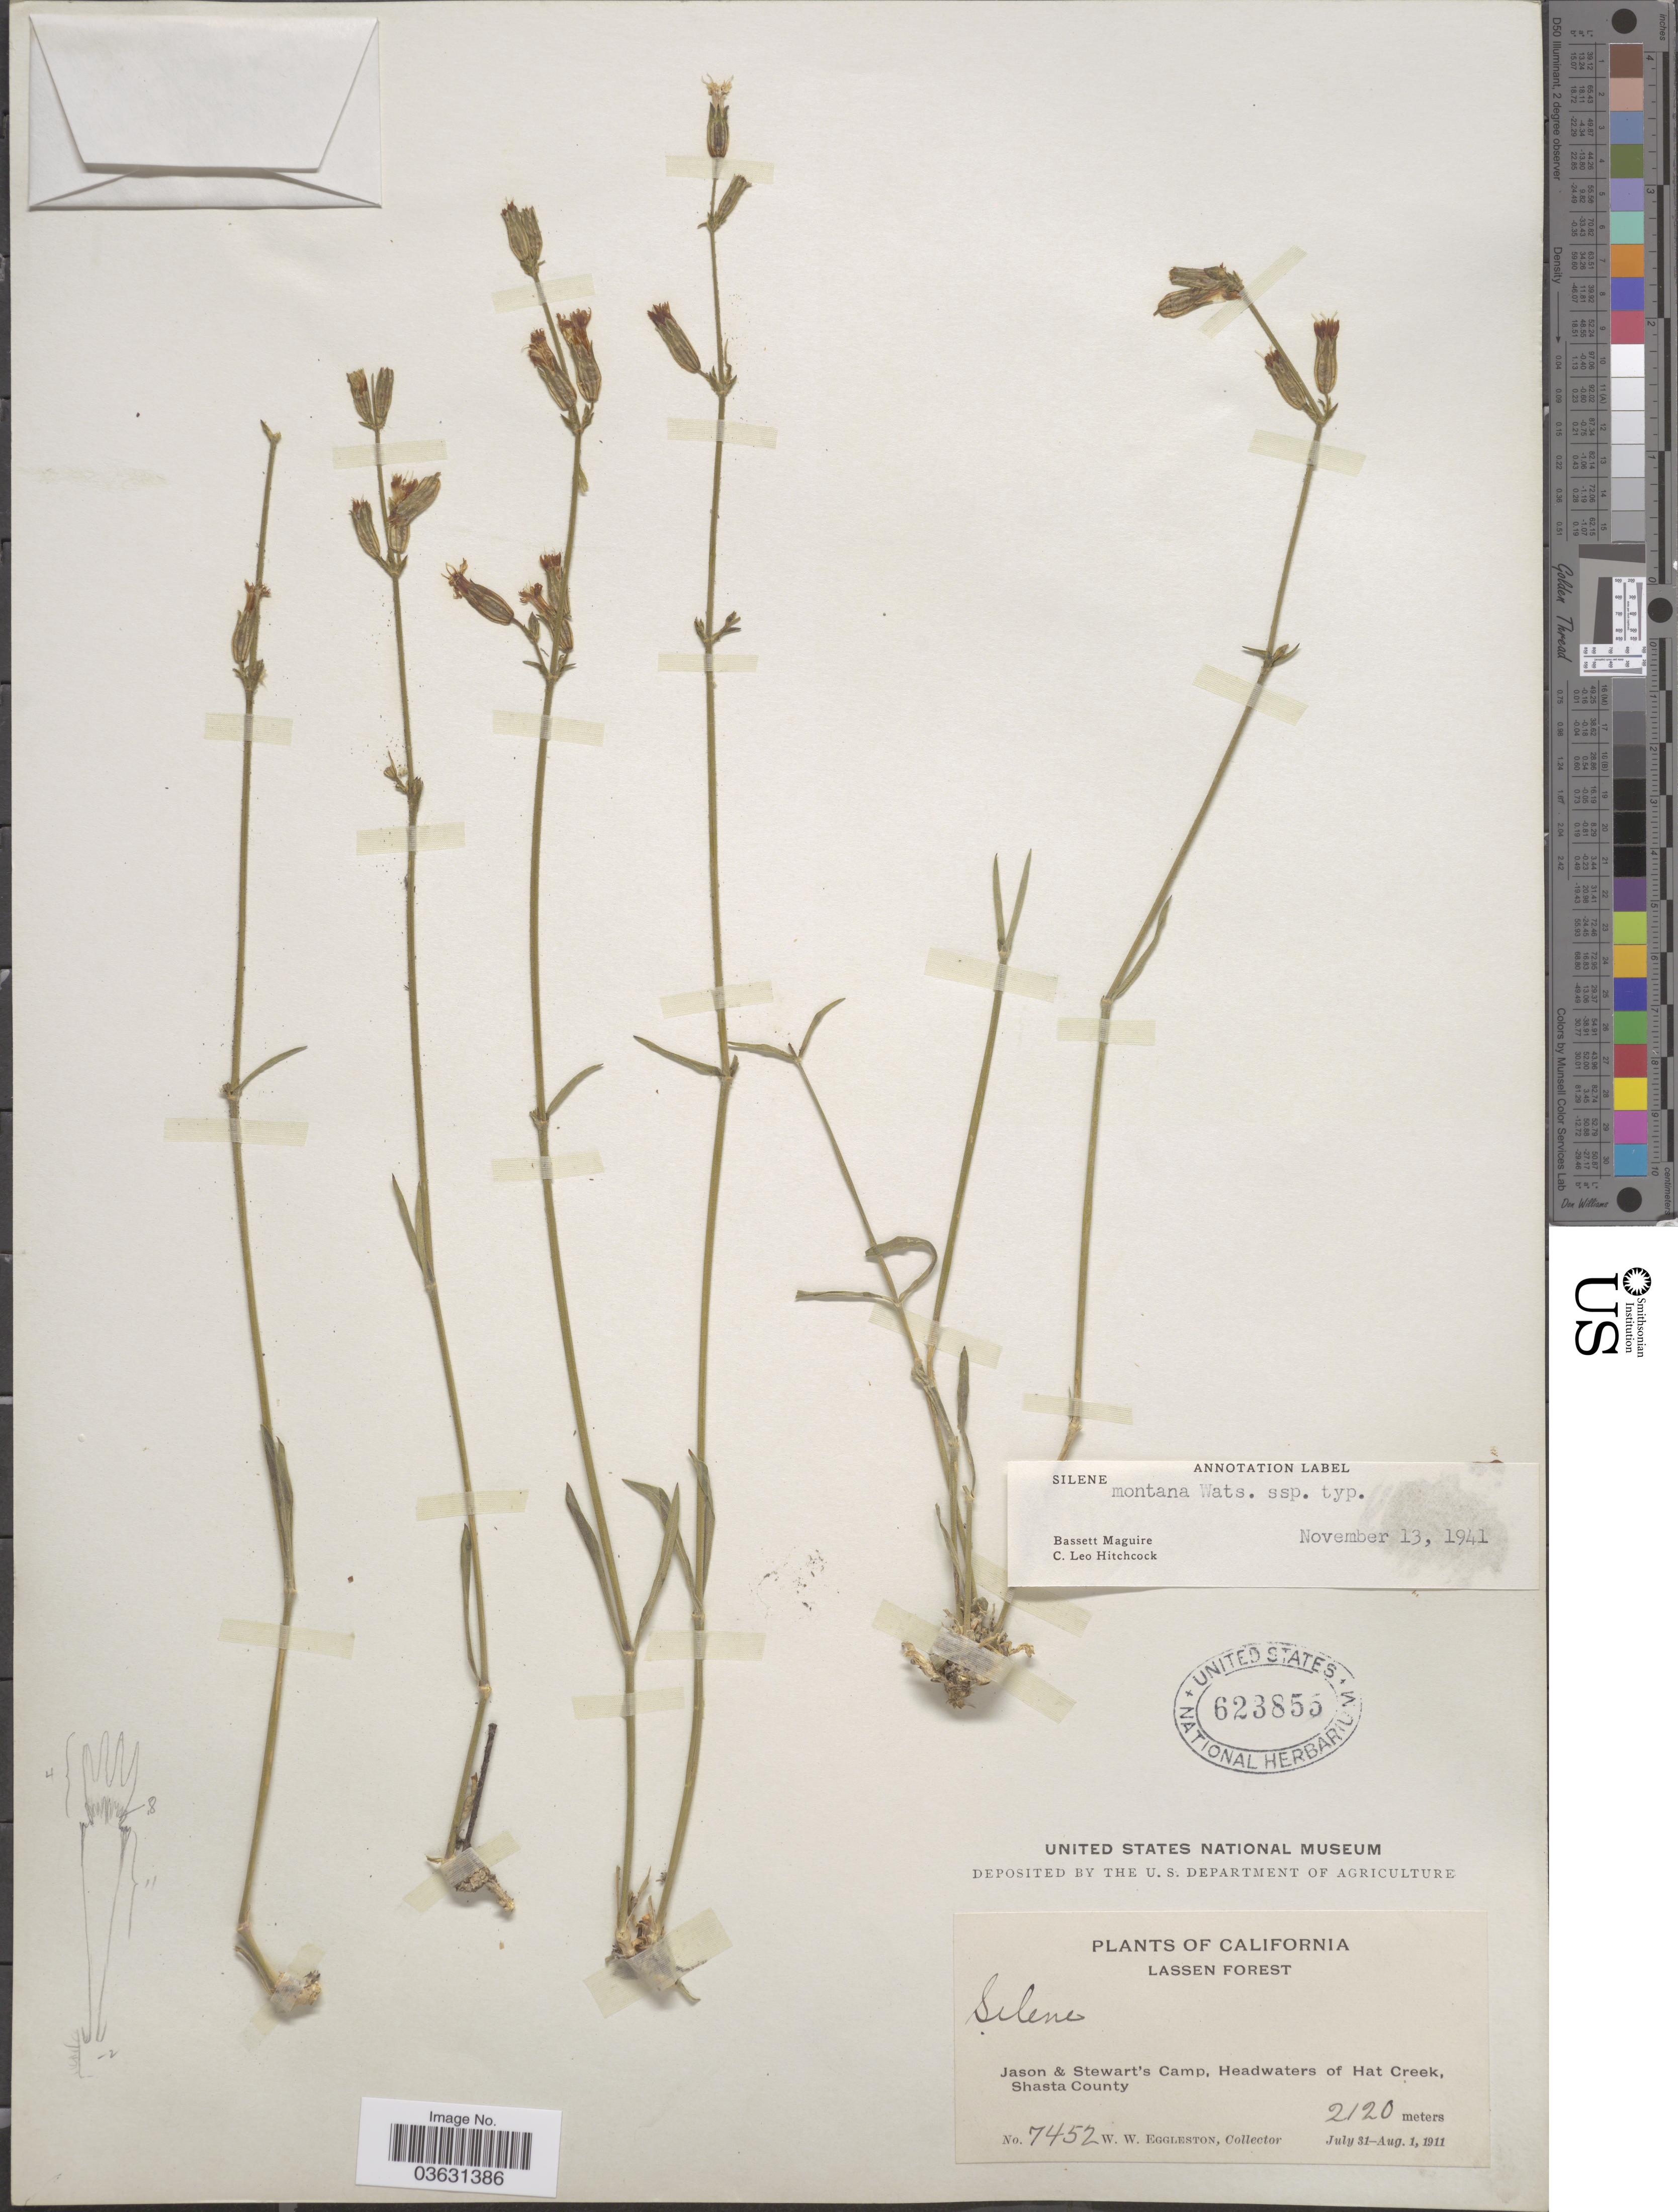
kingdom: Plantae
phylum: Tracheophyta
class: Magnoliopsida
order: Caryophyllales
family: Caryophyllaceae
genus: Silene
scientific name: Silene montana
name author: Arrond.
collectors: W. W. Eggleston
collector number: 7452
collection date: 1911-07-31/1911-08-01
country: United States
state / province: California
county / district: Shasta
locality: Lassen Forest. Jason & Stewart's Camp, Headwaters of Hat Creek, Shasta County.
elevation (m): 2120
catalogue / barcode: US 623855